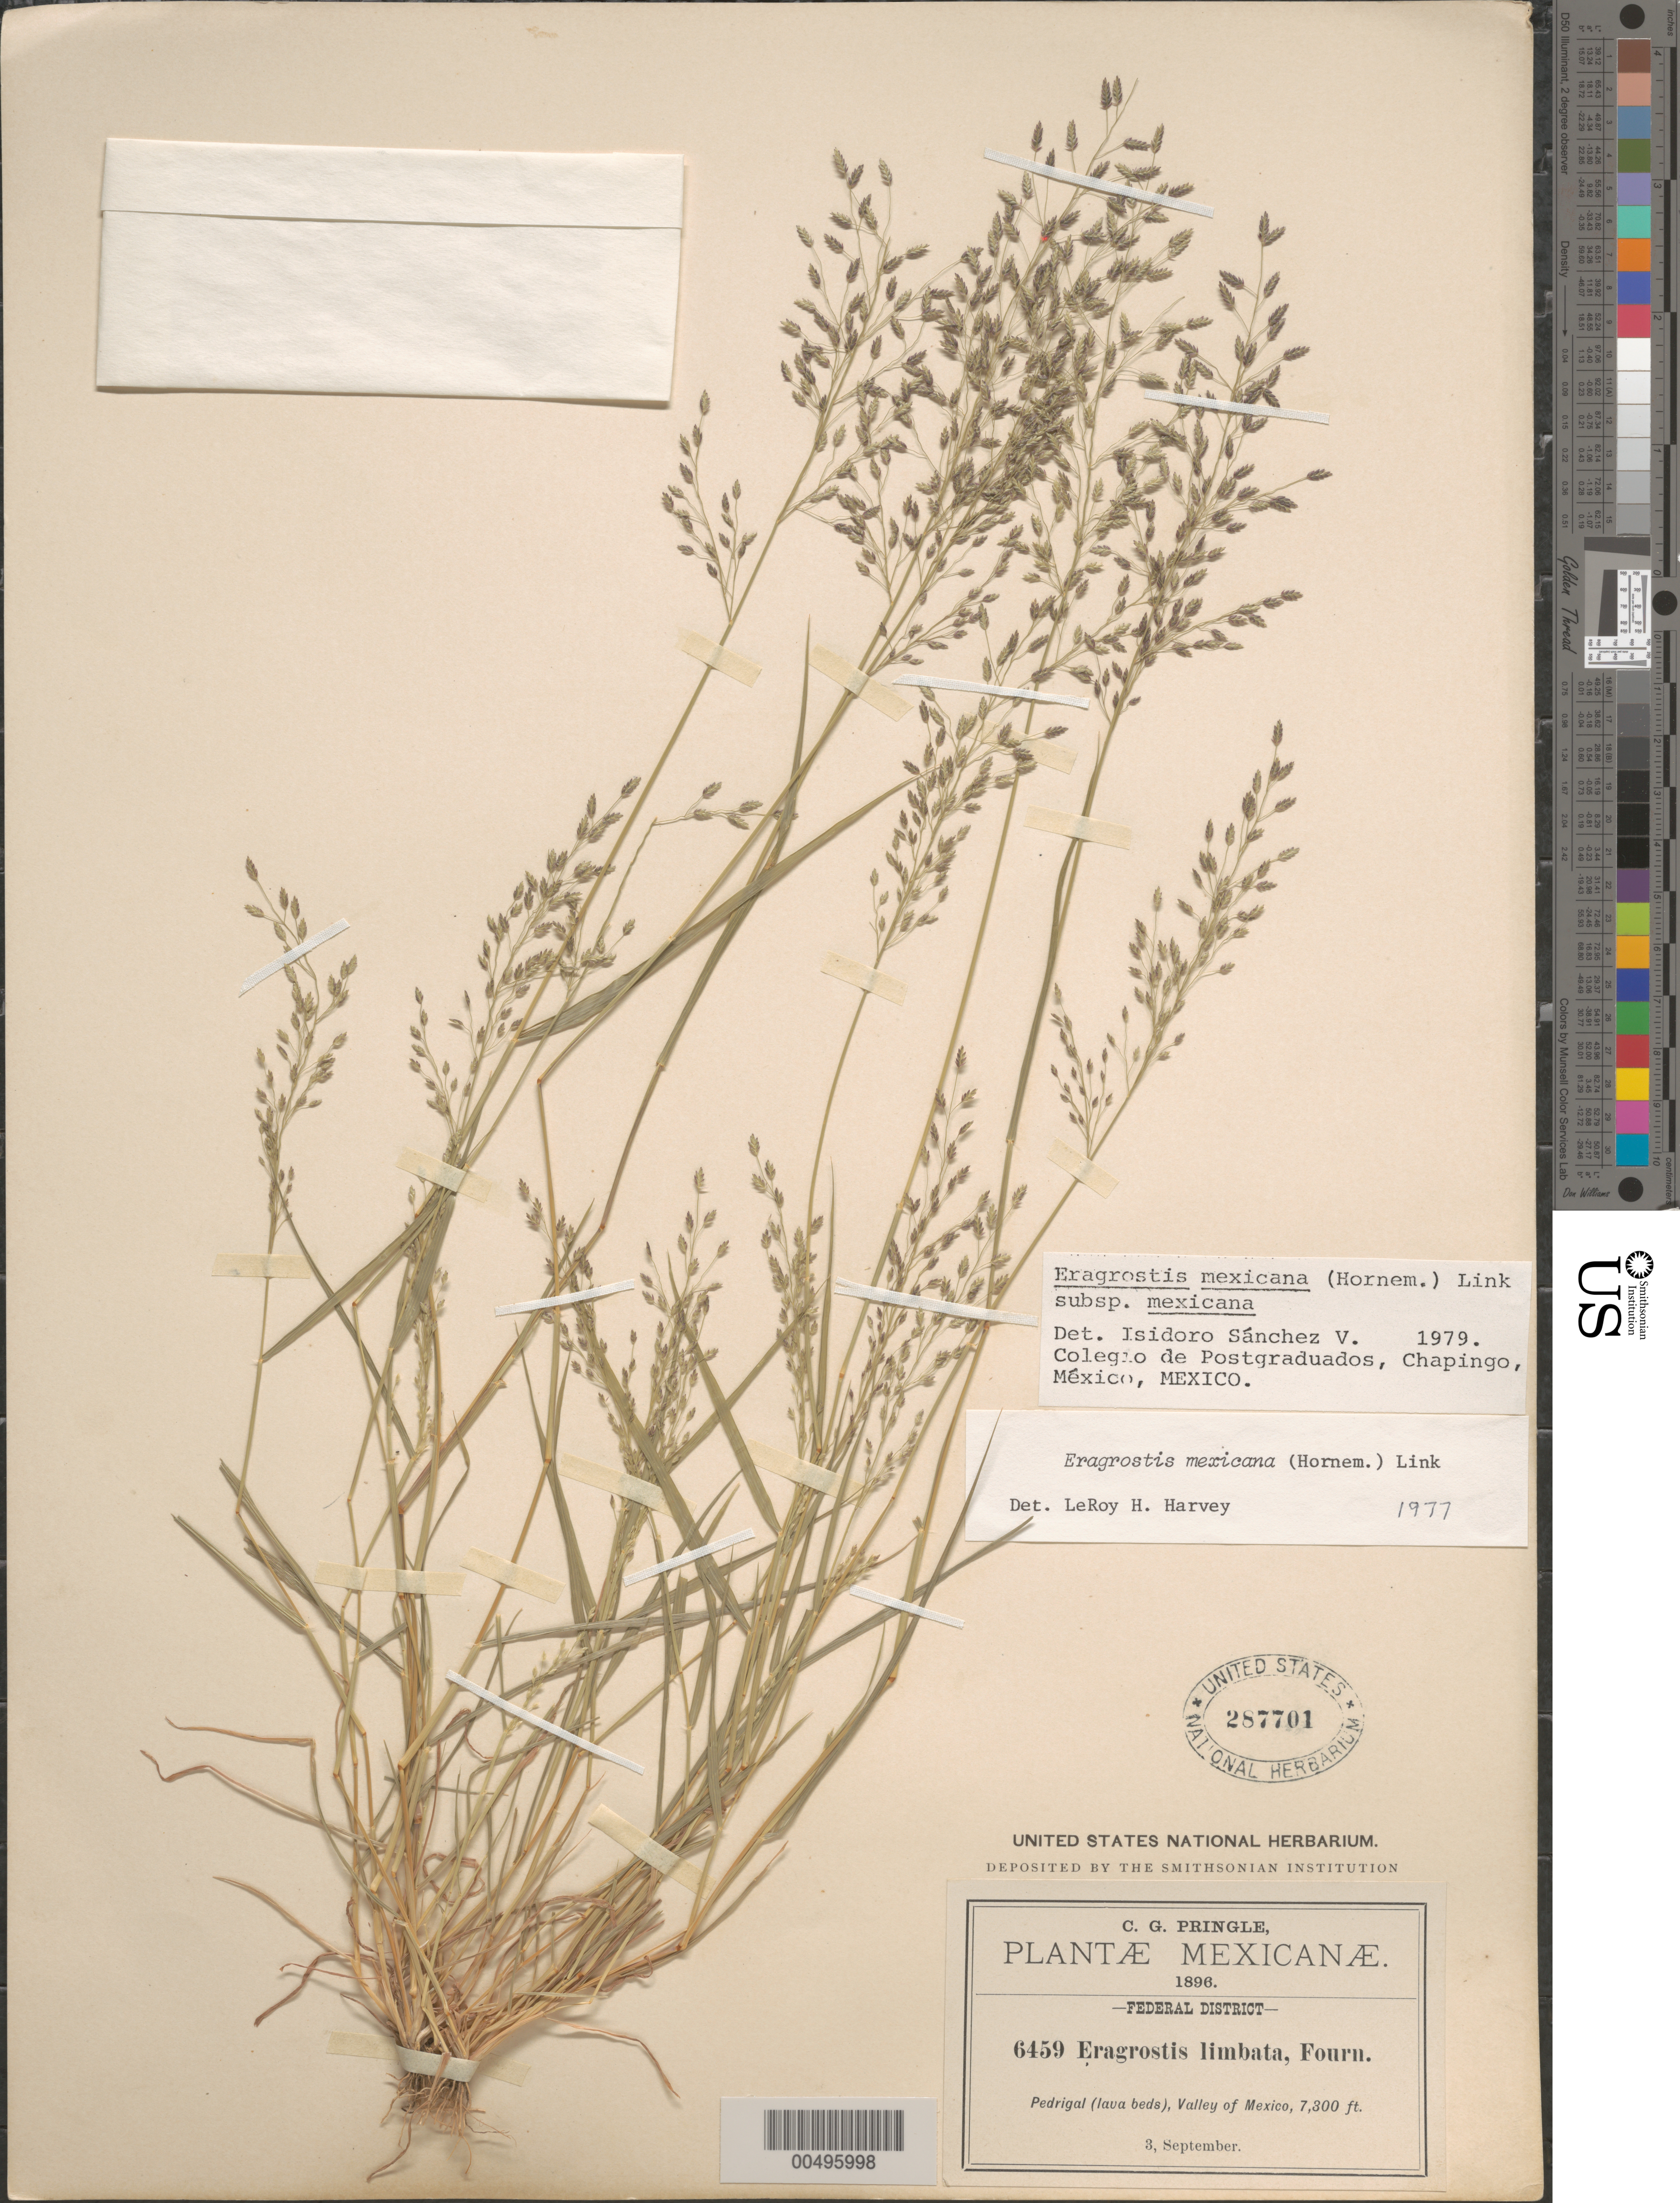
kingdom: Plantae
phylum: Tracheophyta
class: Liliopsida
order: Poales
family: Poaceae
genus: Eragrostis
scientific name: Eragrostis mexicana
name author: (Hornem.) Link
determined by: Sánchez Vega, I. M.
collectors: C. G. Pringle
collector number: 6459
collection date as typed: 3 Sep 1896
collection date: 1896-09-03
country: Mexico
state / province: Distrito Federal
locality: Pedrigal, Valley of Mexico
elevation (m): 2225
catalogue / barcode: US 287701